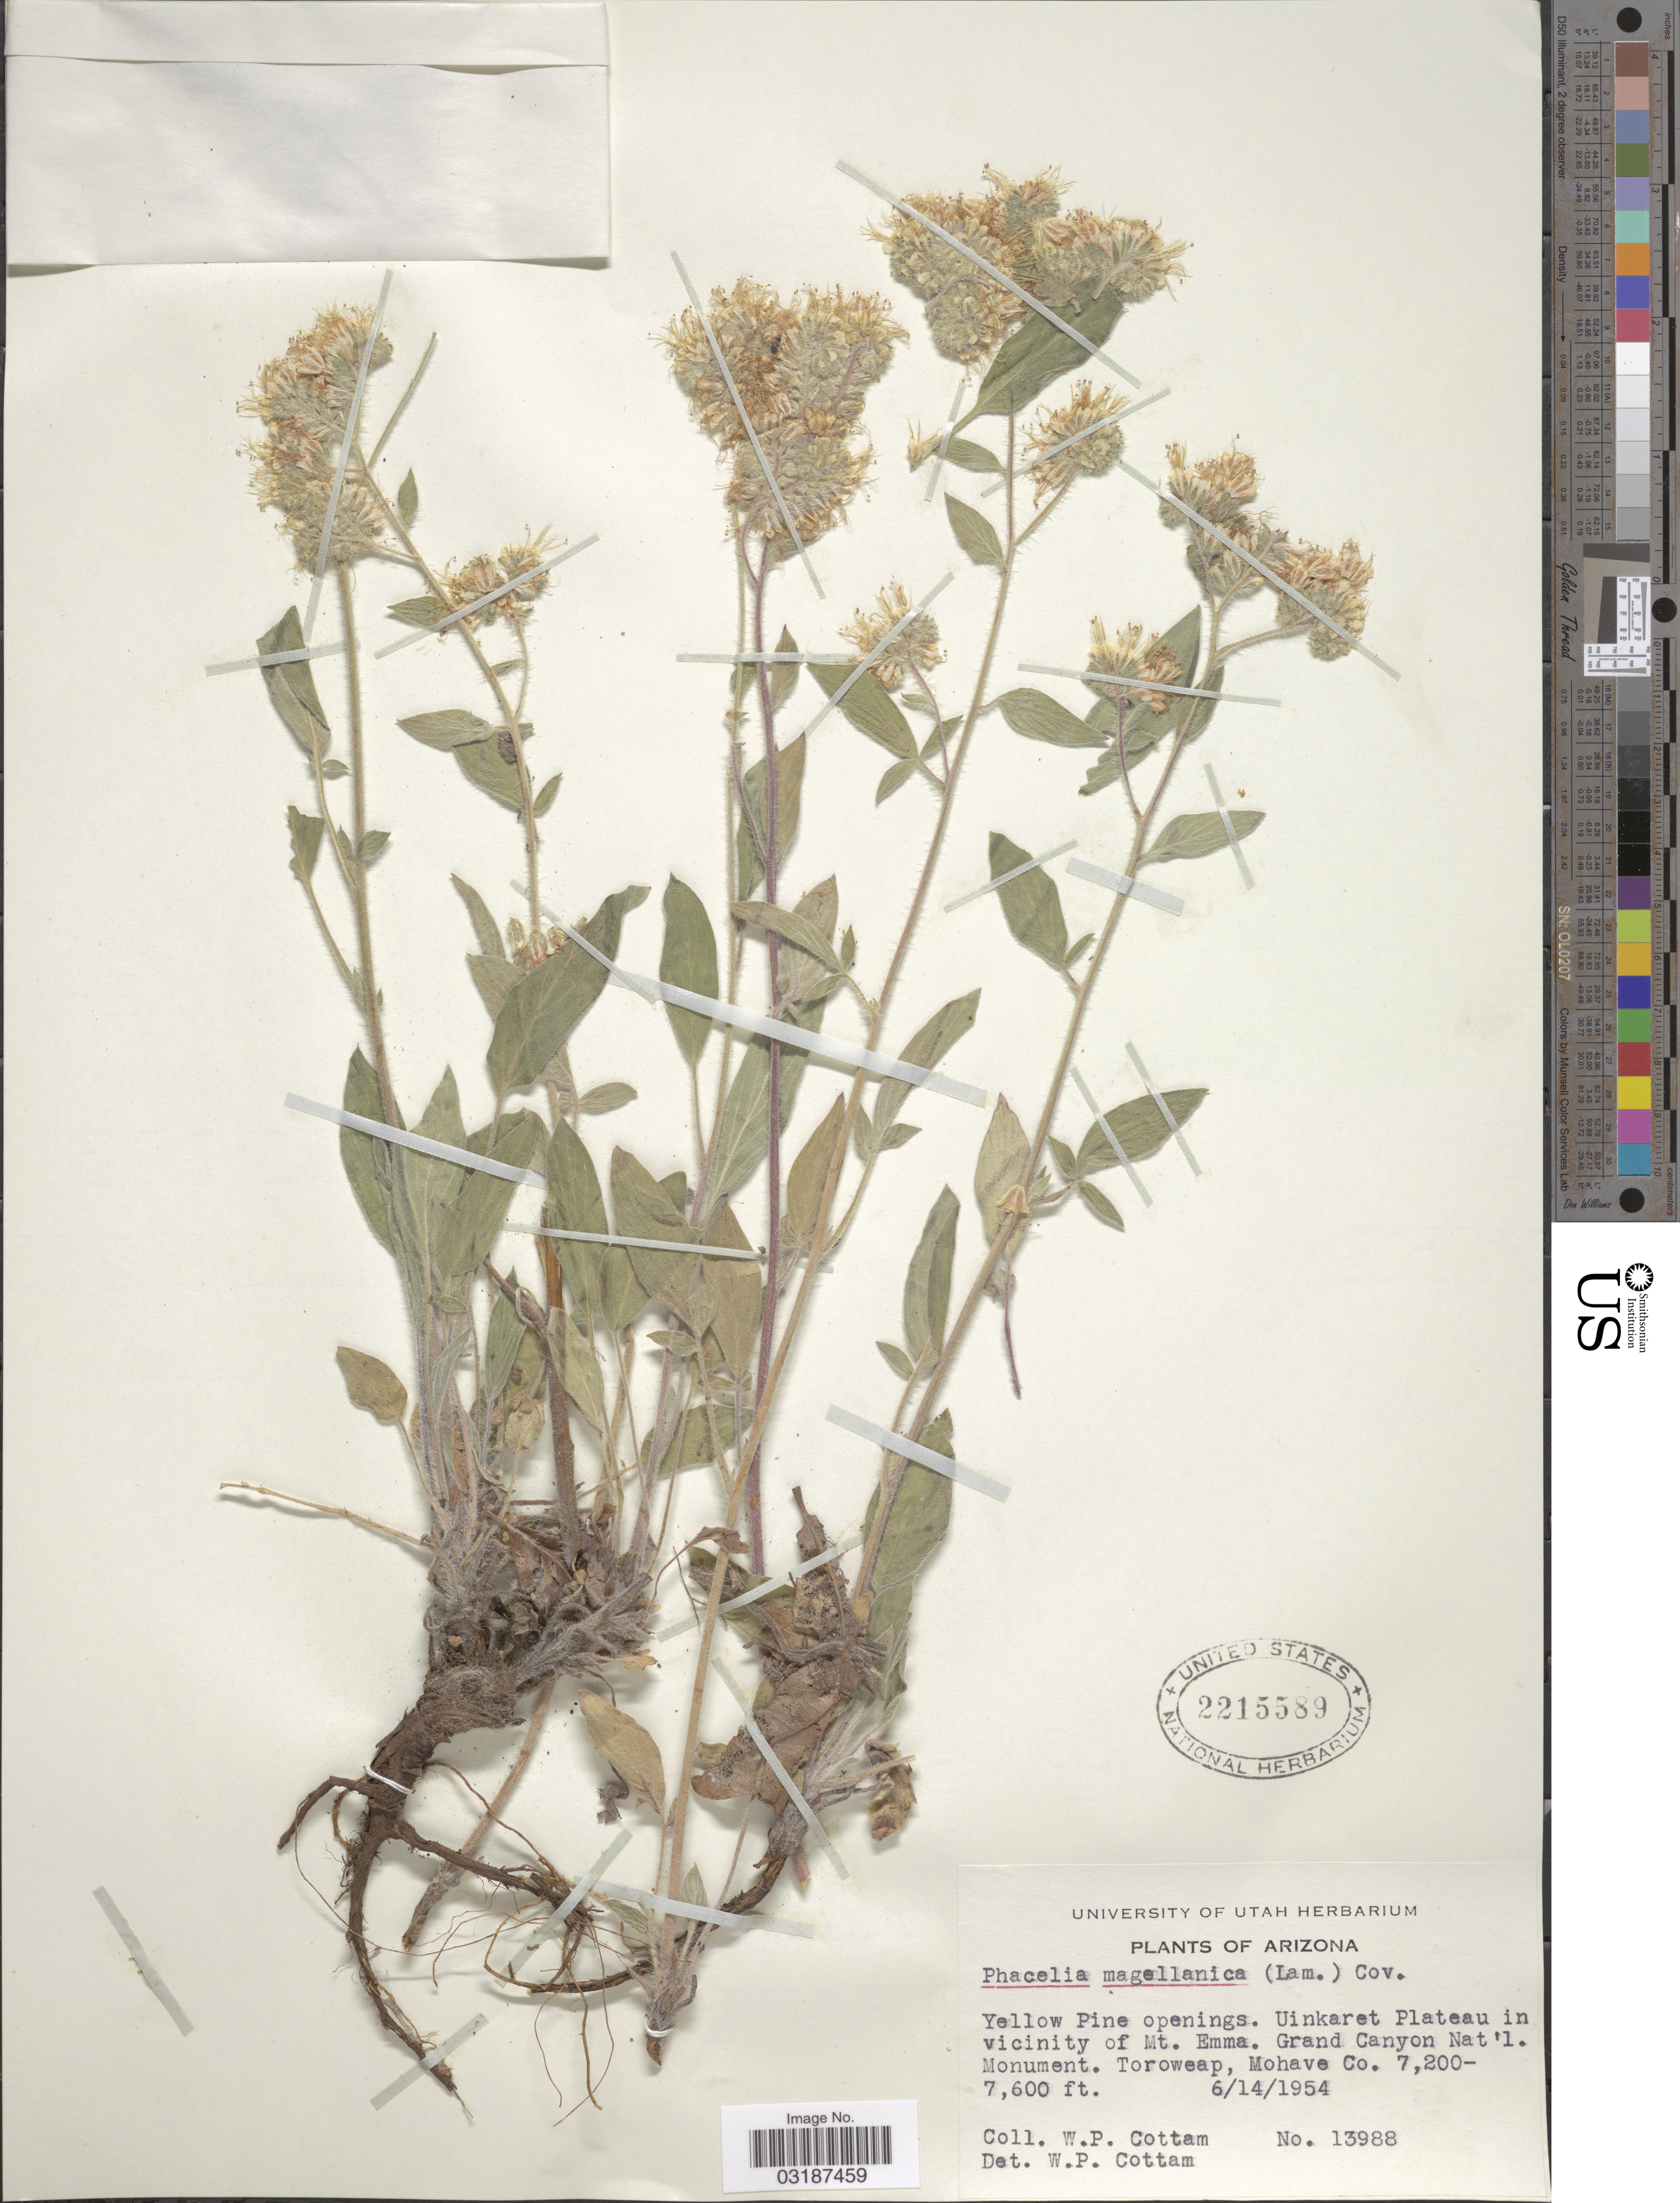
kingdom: Plantae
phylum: Tracheophyta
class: Magnoliopsida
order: Boraginales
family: Hydrophyllaceae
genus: Phacelia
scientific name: Phacelia magellanica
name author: (Lam.) Coville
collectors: W. Cottam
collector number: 13988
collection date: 1954-06-14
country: United States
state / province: Arizona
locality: Yellow Pine openings. Uinkaret Plateau in vicinity of Mt. Emma. Grand Canyon Nat'l. Monument. Toroweap, Mohave Co.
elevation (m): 2195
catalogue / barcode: US 2215589